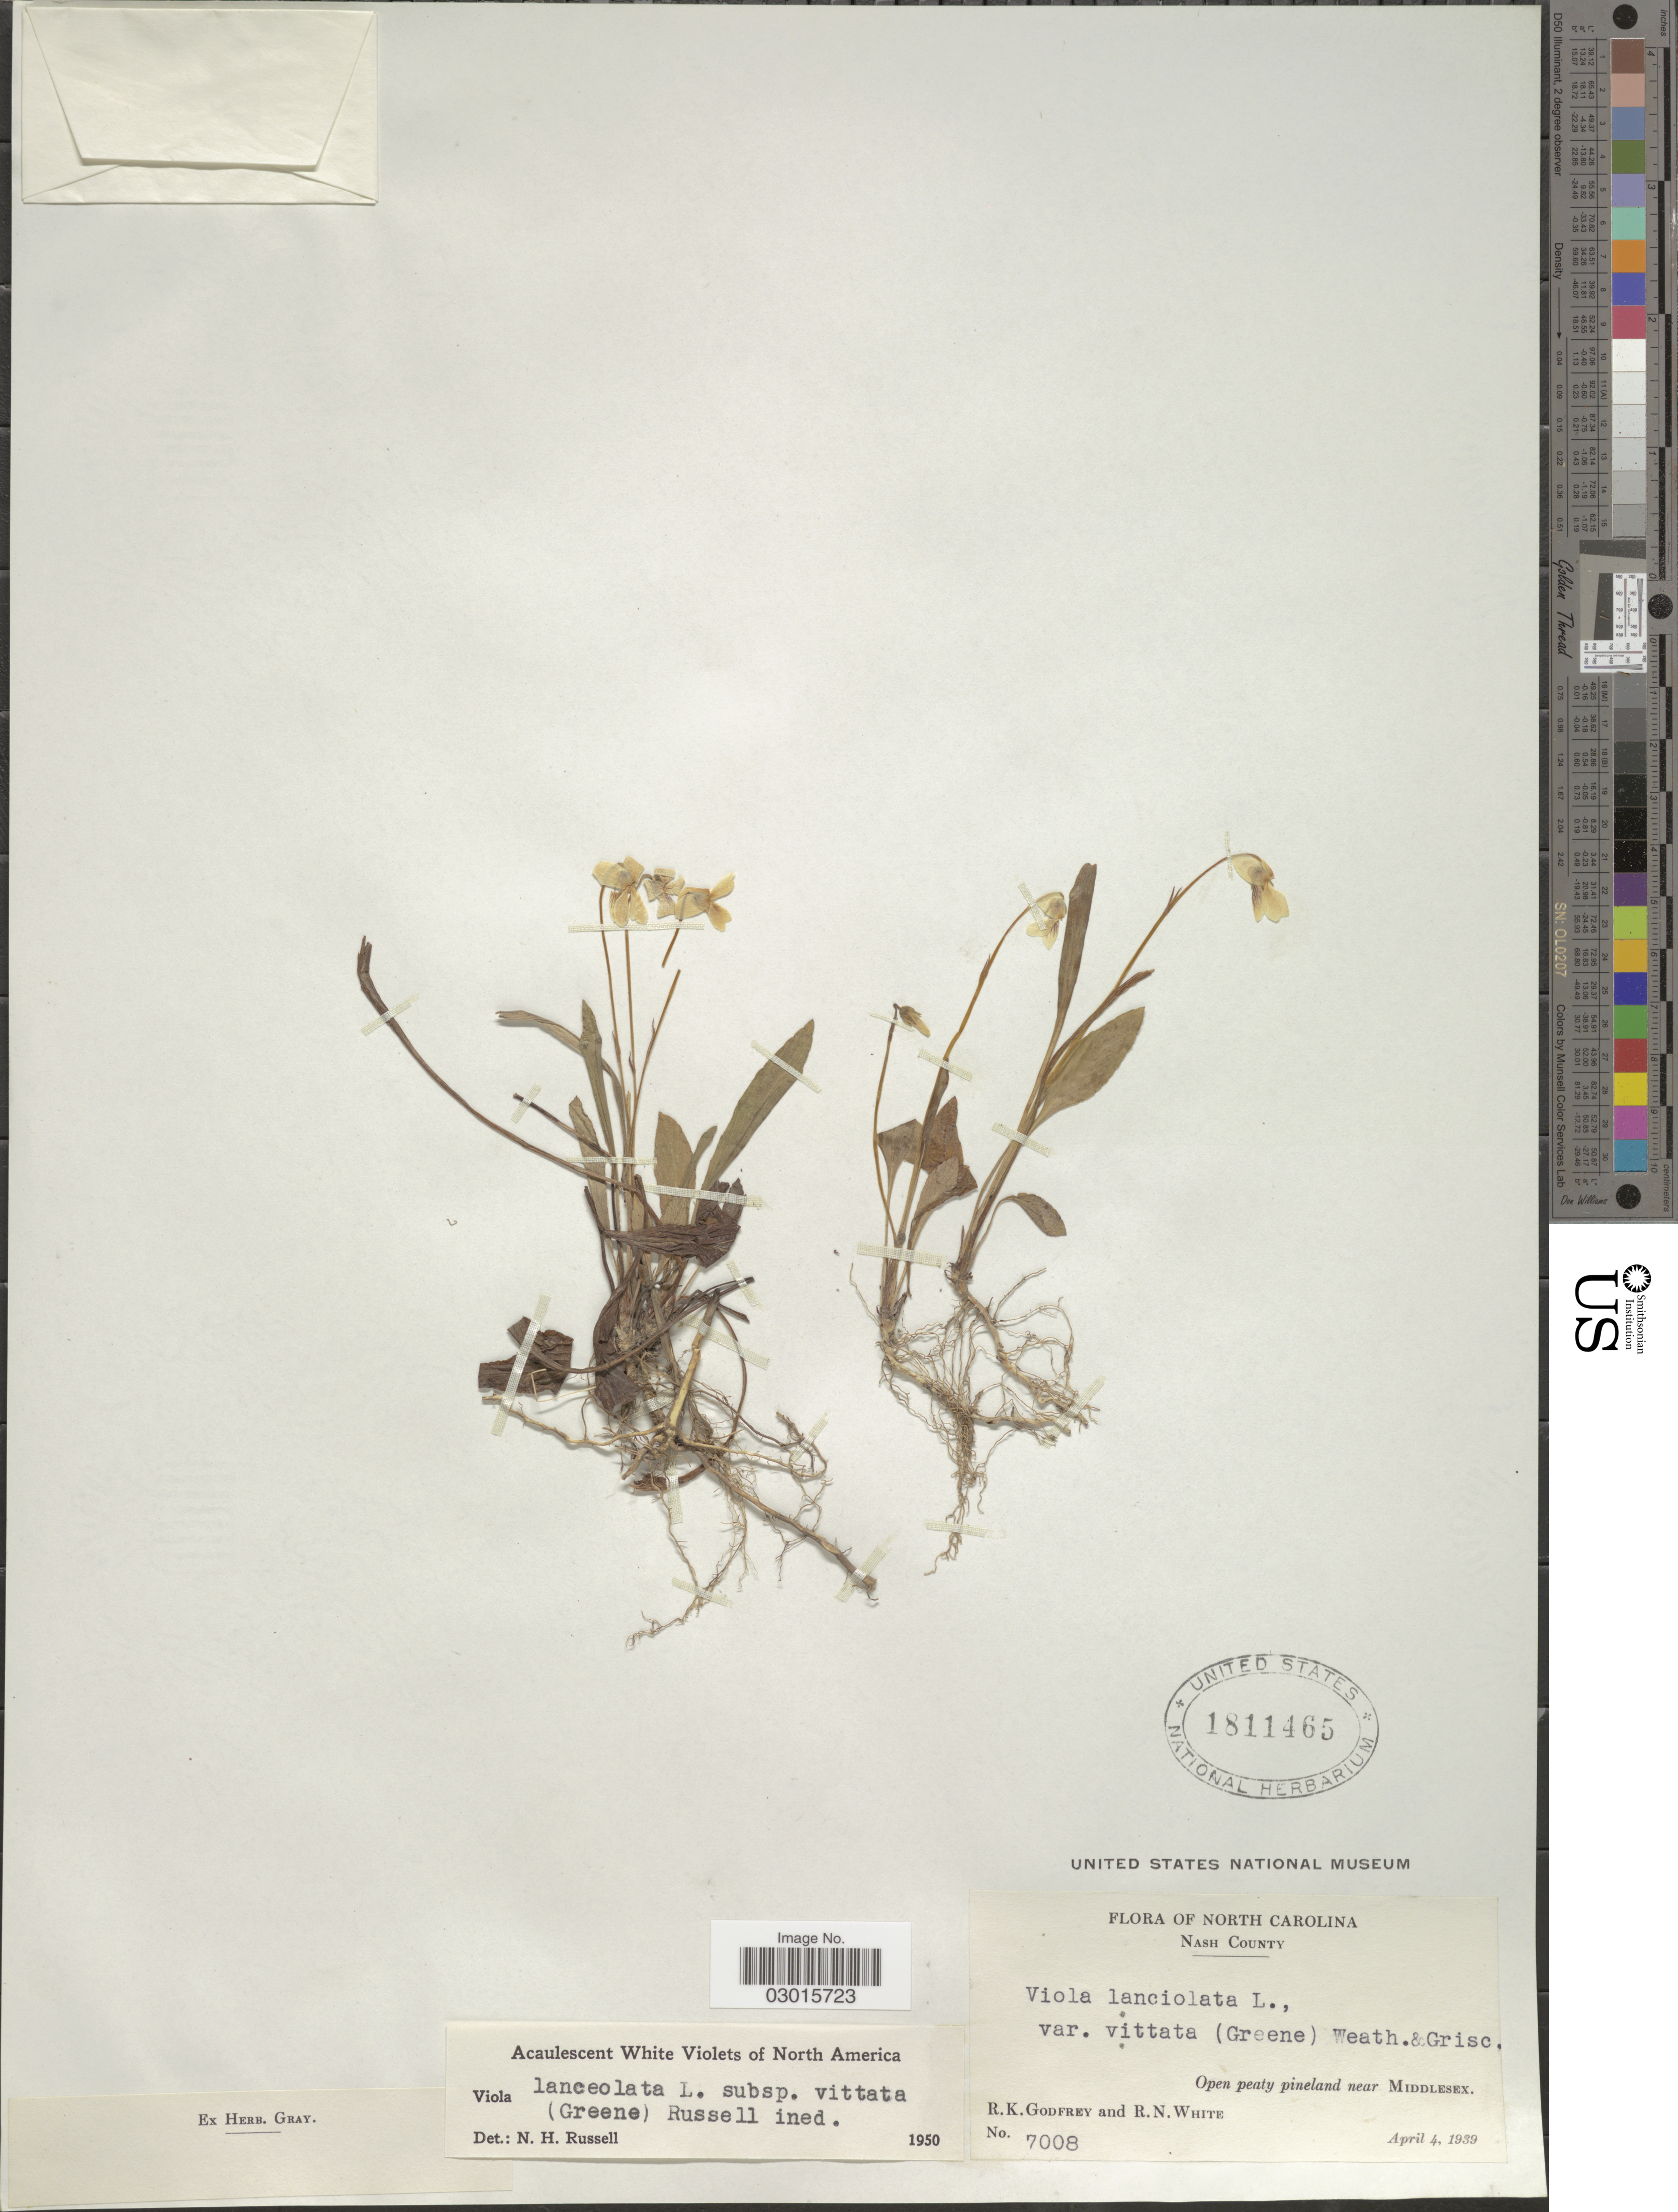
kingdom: Plantae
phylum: Tracheophyta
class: Magnoliopsida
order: Malpighiales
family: Violaceae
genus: Viola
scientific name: Viola lanceolata subsp. vittata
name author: (Greene) N. H. Russell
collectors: R. K. Godfrey & R. N. White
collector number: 7008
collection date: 1939-04-04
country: United States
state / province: North Carolina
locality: Nash County. Near Middlesex.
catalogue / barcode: US 1811465